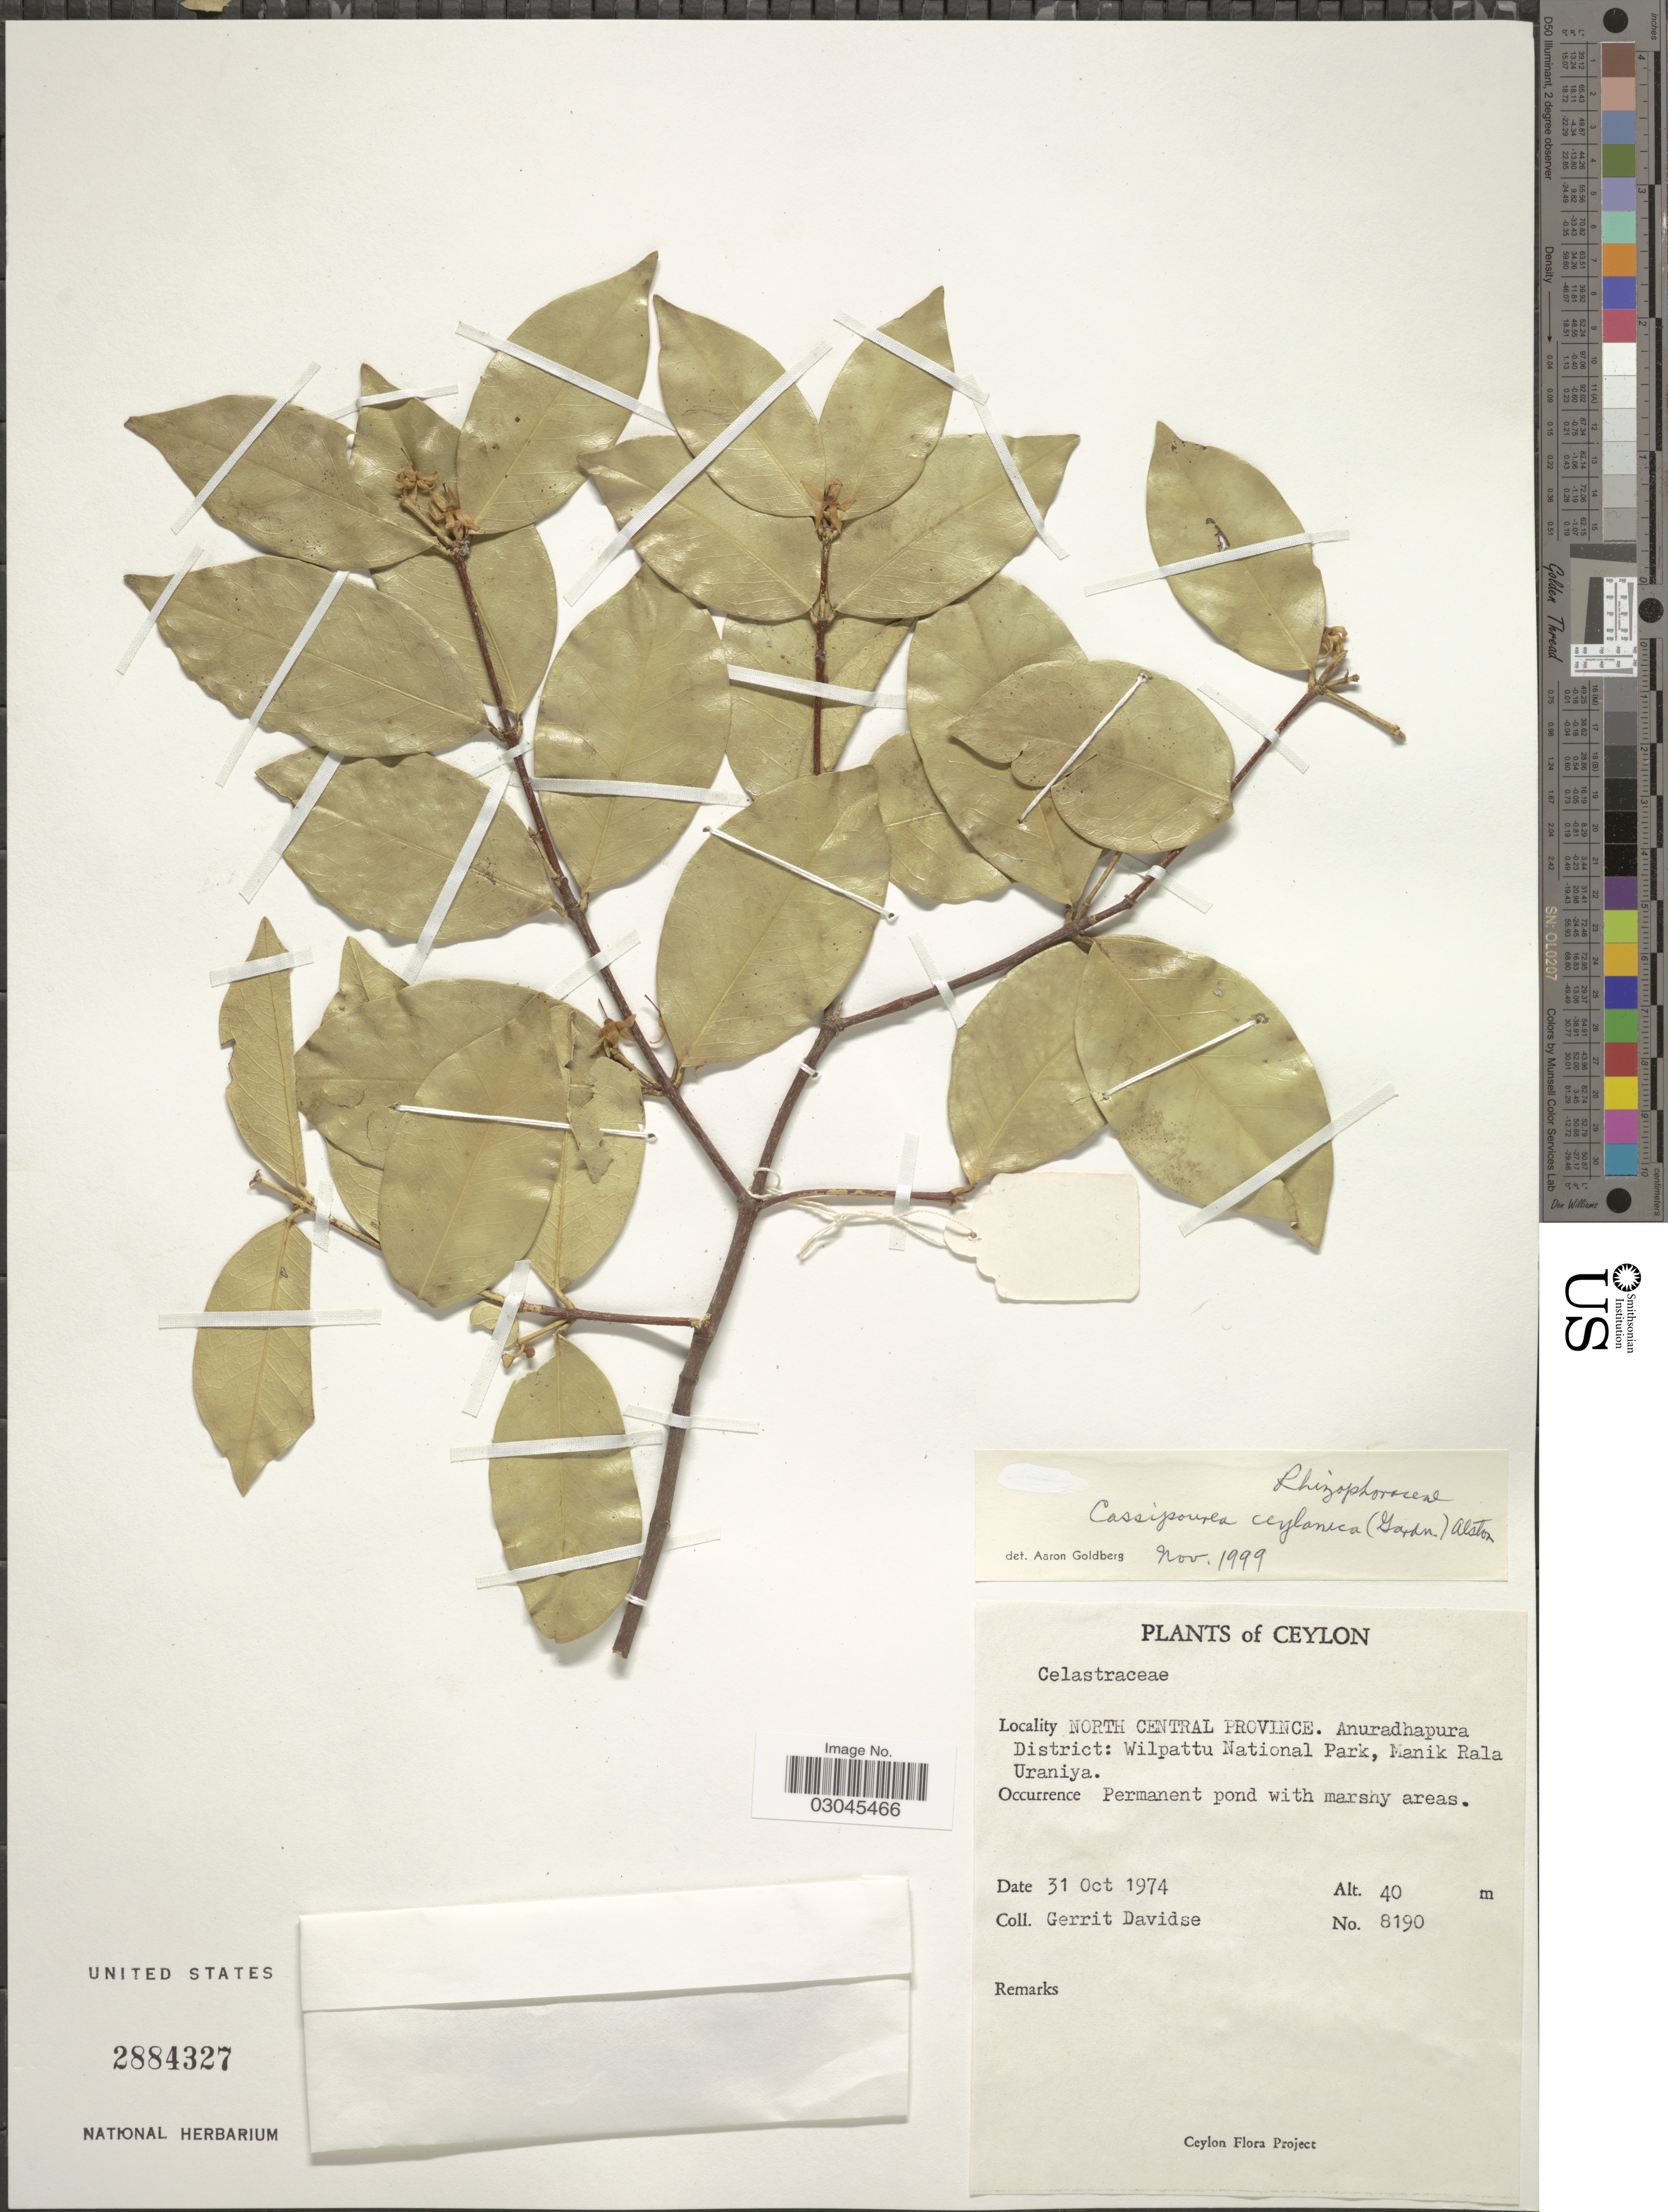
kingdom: Plantae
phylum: Tracheophyta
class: Magnoliopsida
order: Malpighiales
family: Rhizophoraceae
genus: Cassipourea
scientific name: Cassipourea ceylanica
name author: (Gardner) Alston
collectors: G. Davidse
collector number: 8190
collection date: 1974-10-31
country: Sri Lanka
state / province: North Central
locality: Ceylon. North Central Province. Anuradhapura District: Wilpattu National Park, Manik Rala Uraniya.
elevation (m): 40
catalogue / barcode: US 2884327